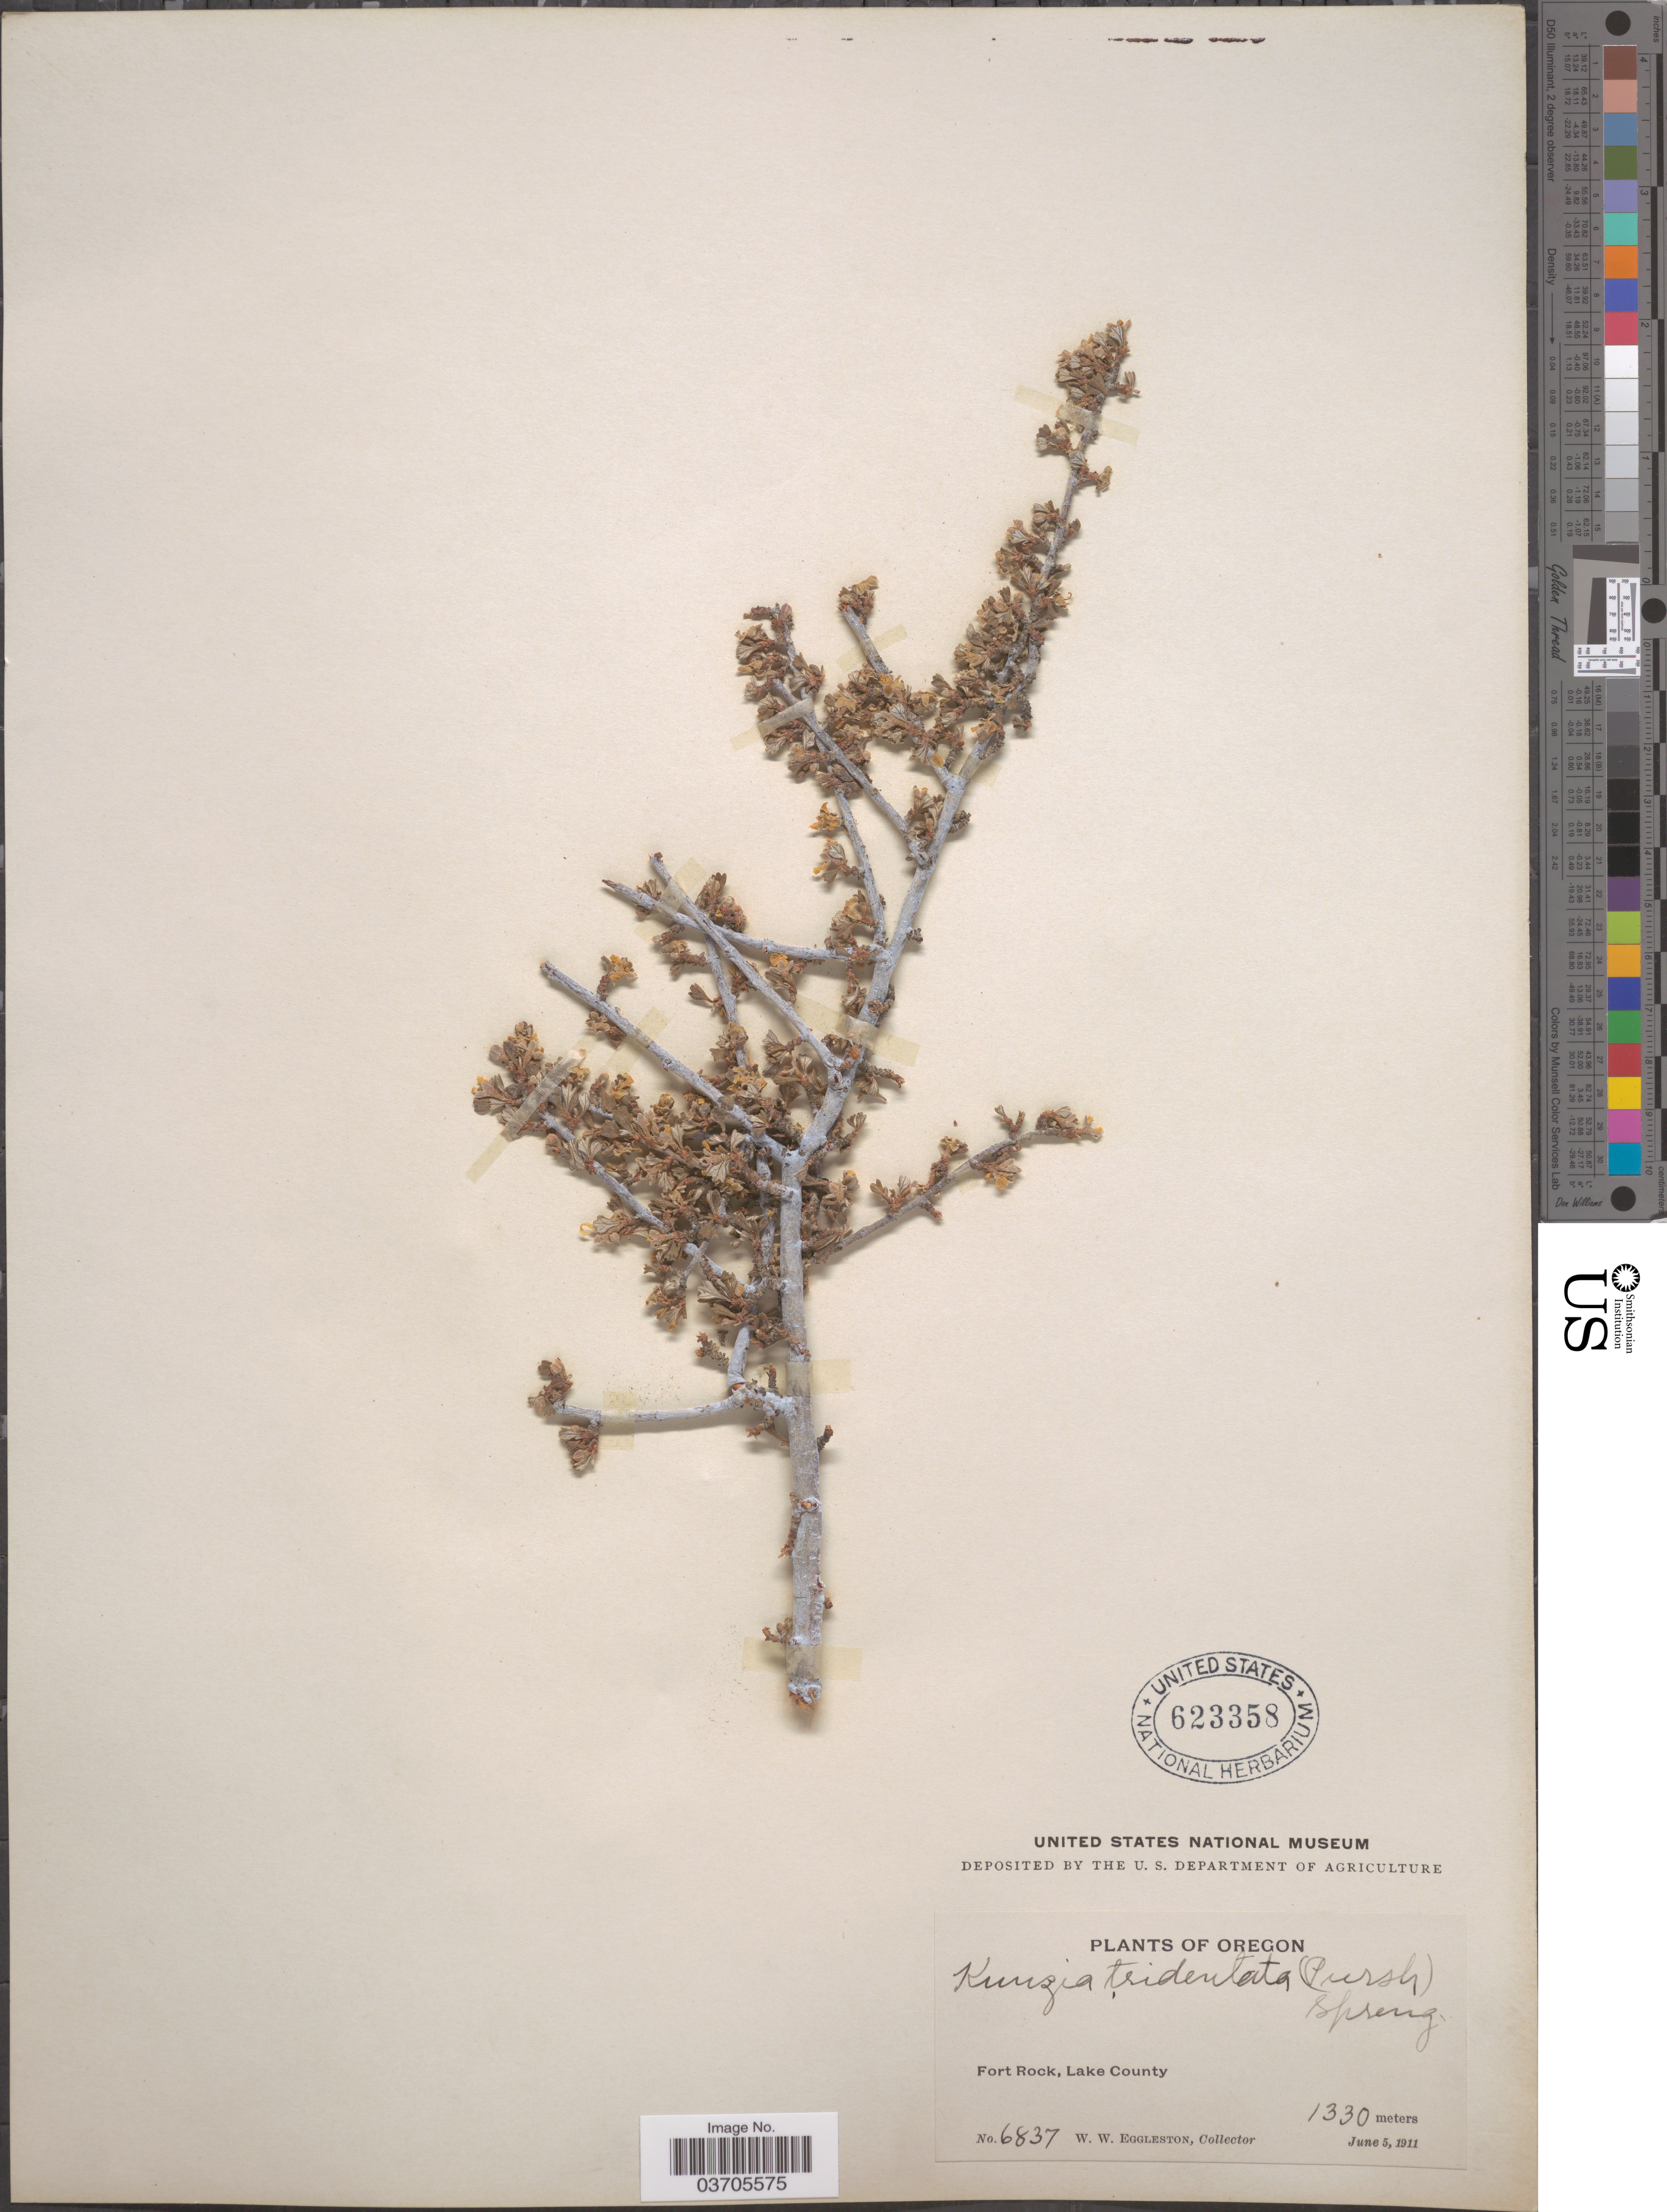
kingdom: Plantae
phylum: Tracheophyta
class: Magnoliopsida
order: Rosales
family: Rosaceae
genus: Purshia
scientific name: Purshia tridentata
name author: (Pursh) DC.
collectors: W. W. Eggleston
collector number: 6837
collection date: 1911-06-05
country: United States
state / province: Oregon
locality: Fort Rock, Lake County.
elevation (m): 1330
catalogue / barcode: US 623358